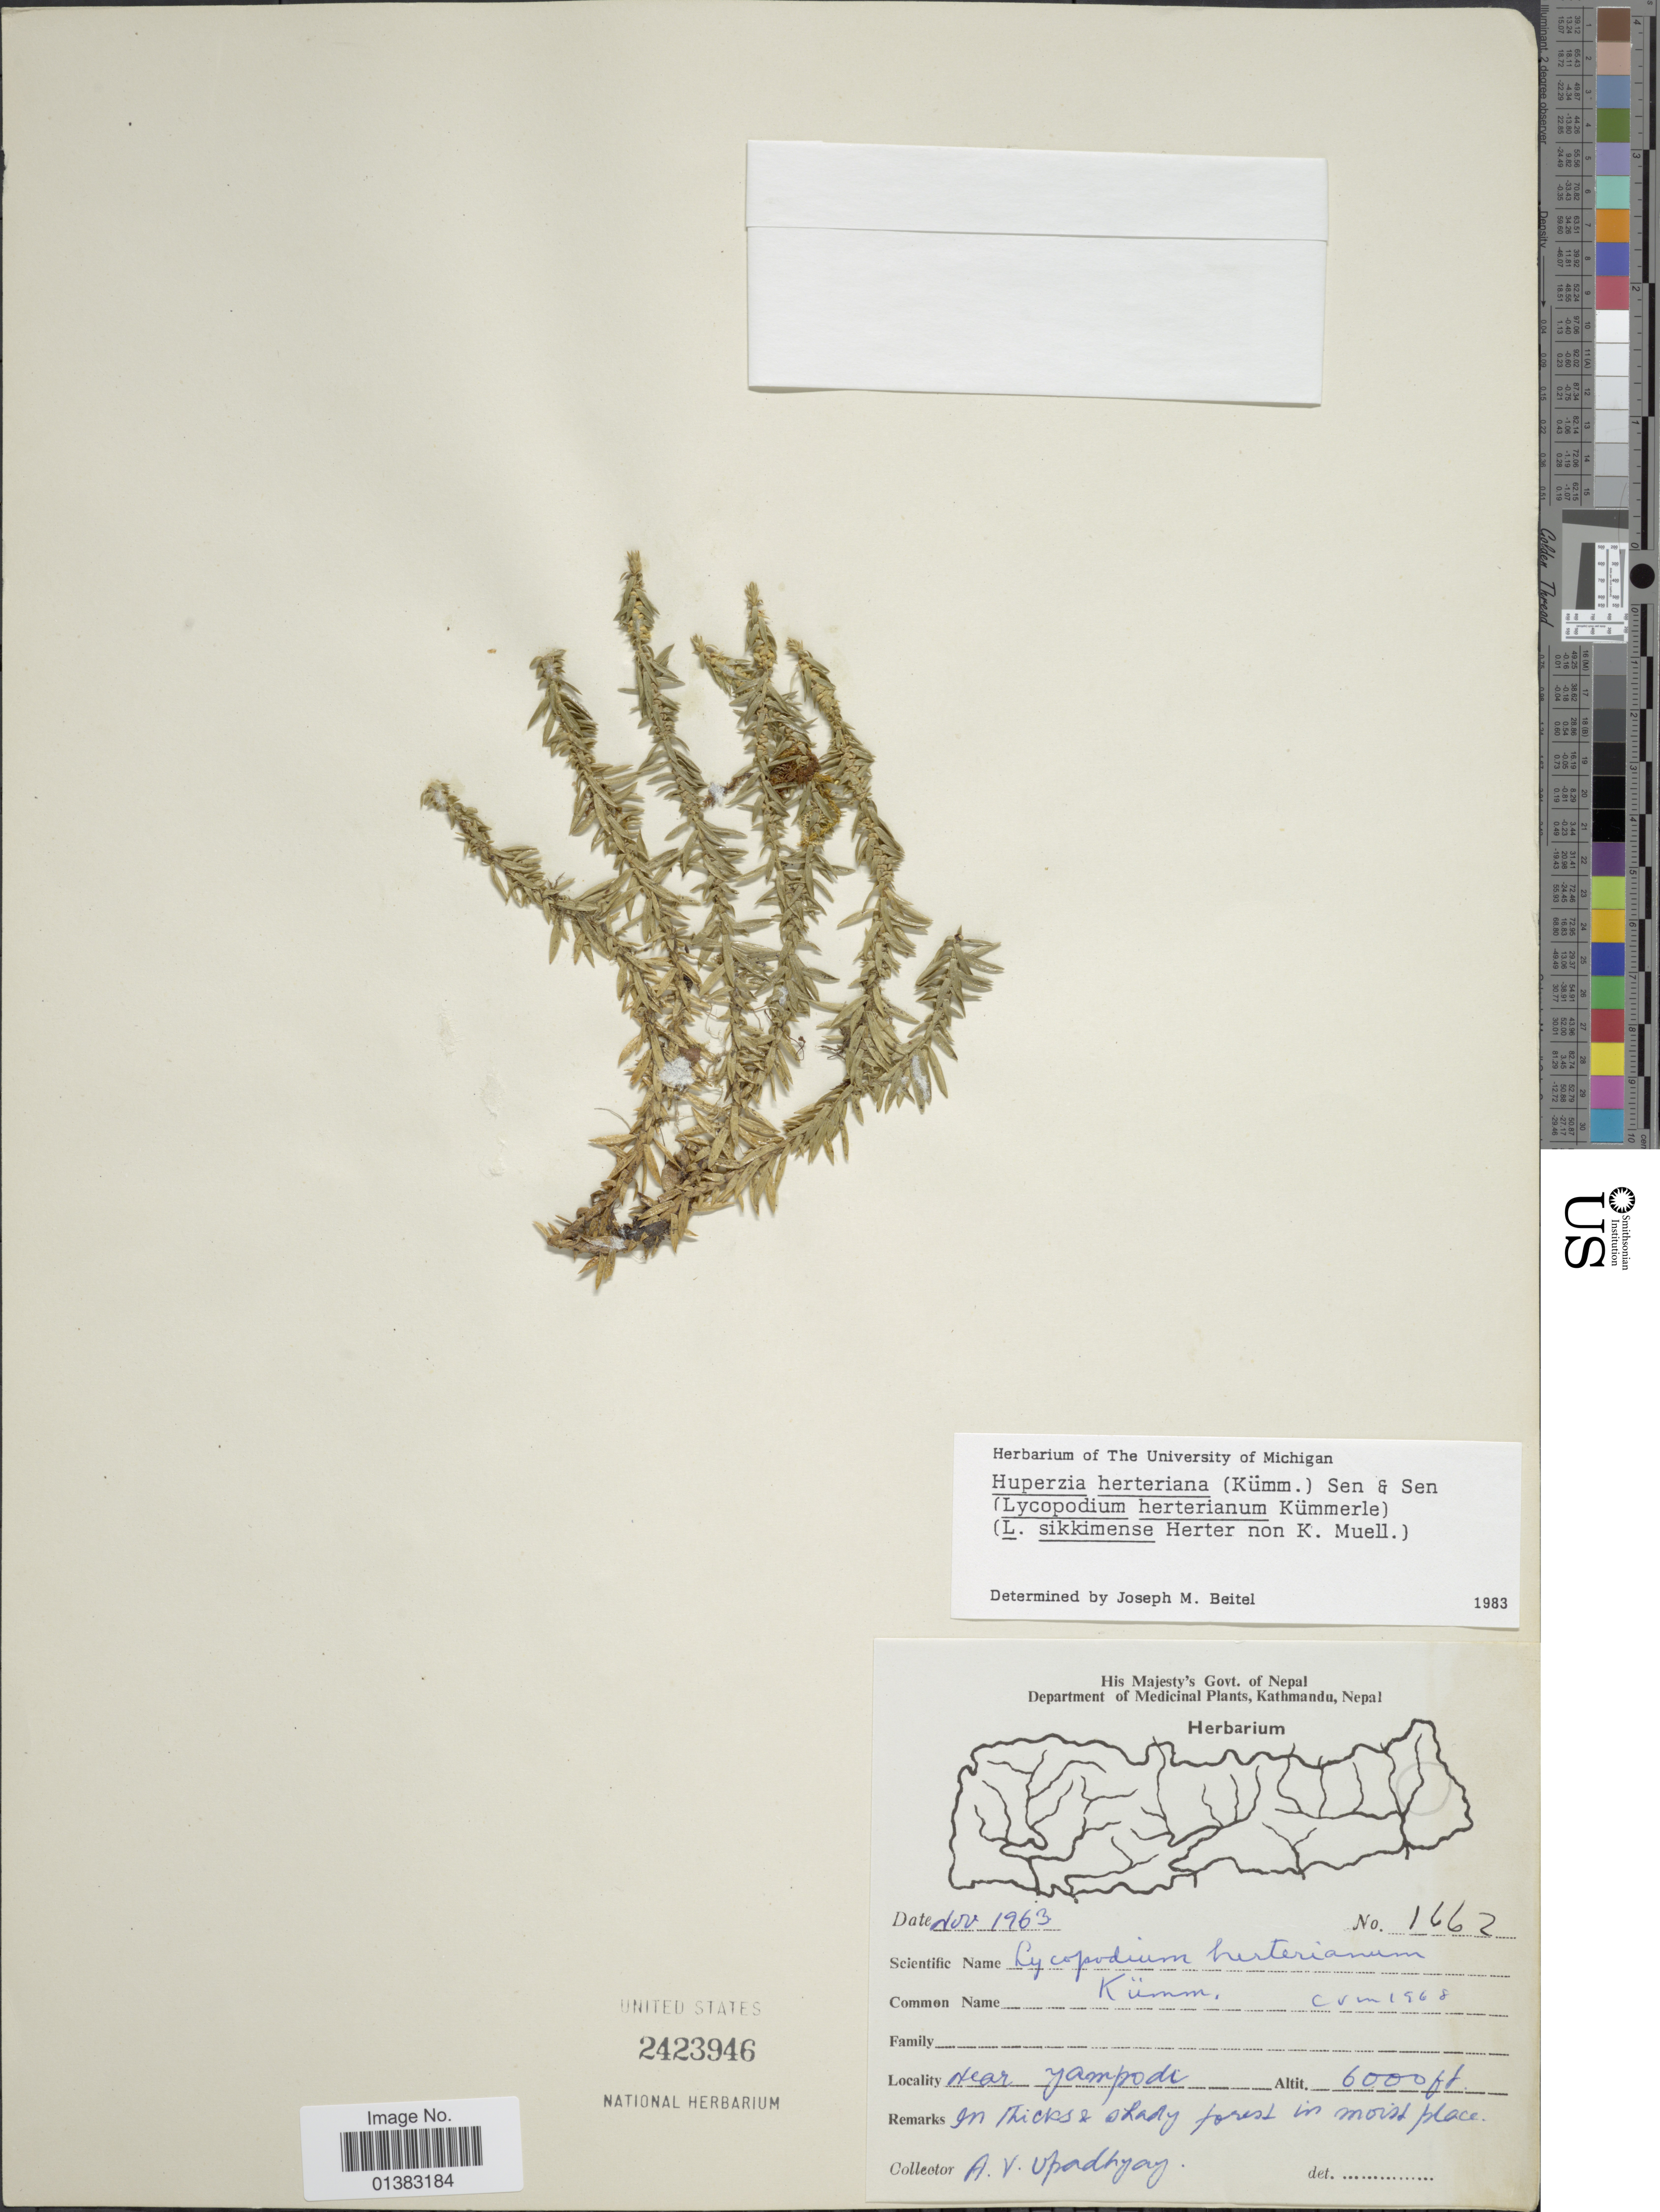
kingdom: Plantae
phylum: Tracheophyta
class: Lycopodiopsida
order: Lycopodiales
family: Lycopodiaceae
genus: Huperzia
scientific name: Huperzia herteriana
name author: (Kümmerle) Sen & Sen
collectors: A. V. Upadhyay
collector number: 1662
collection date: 1963-11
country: Nepal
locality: Near Yampodi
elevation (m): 1829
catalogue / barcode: US 2423946